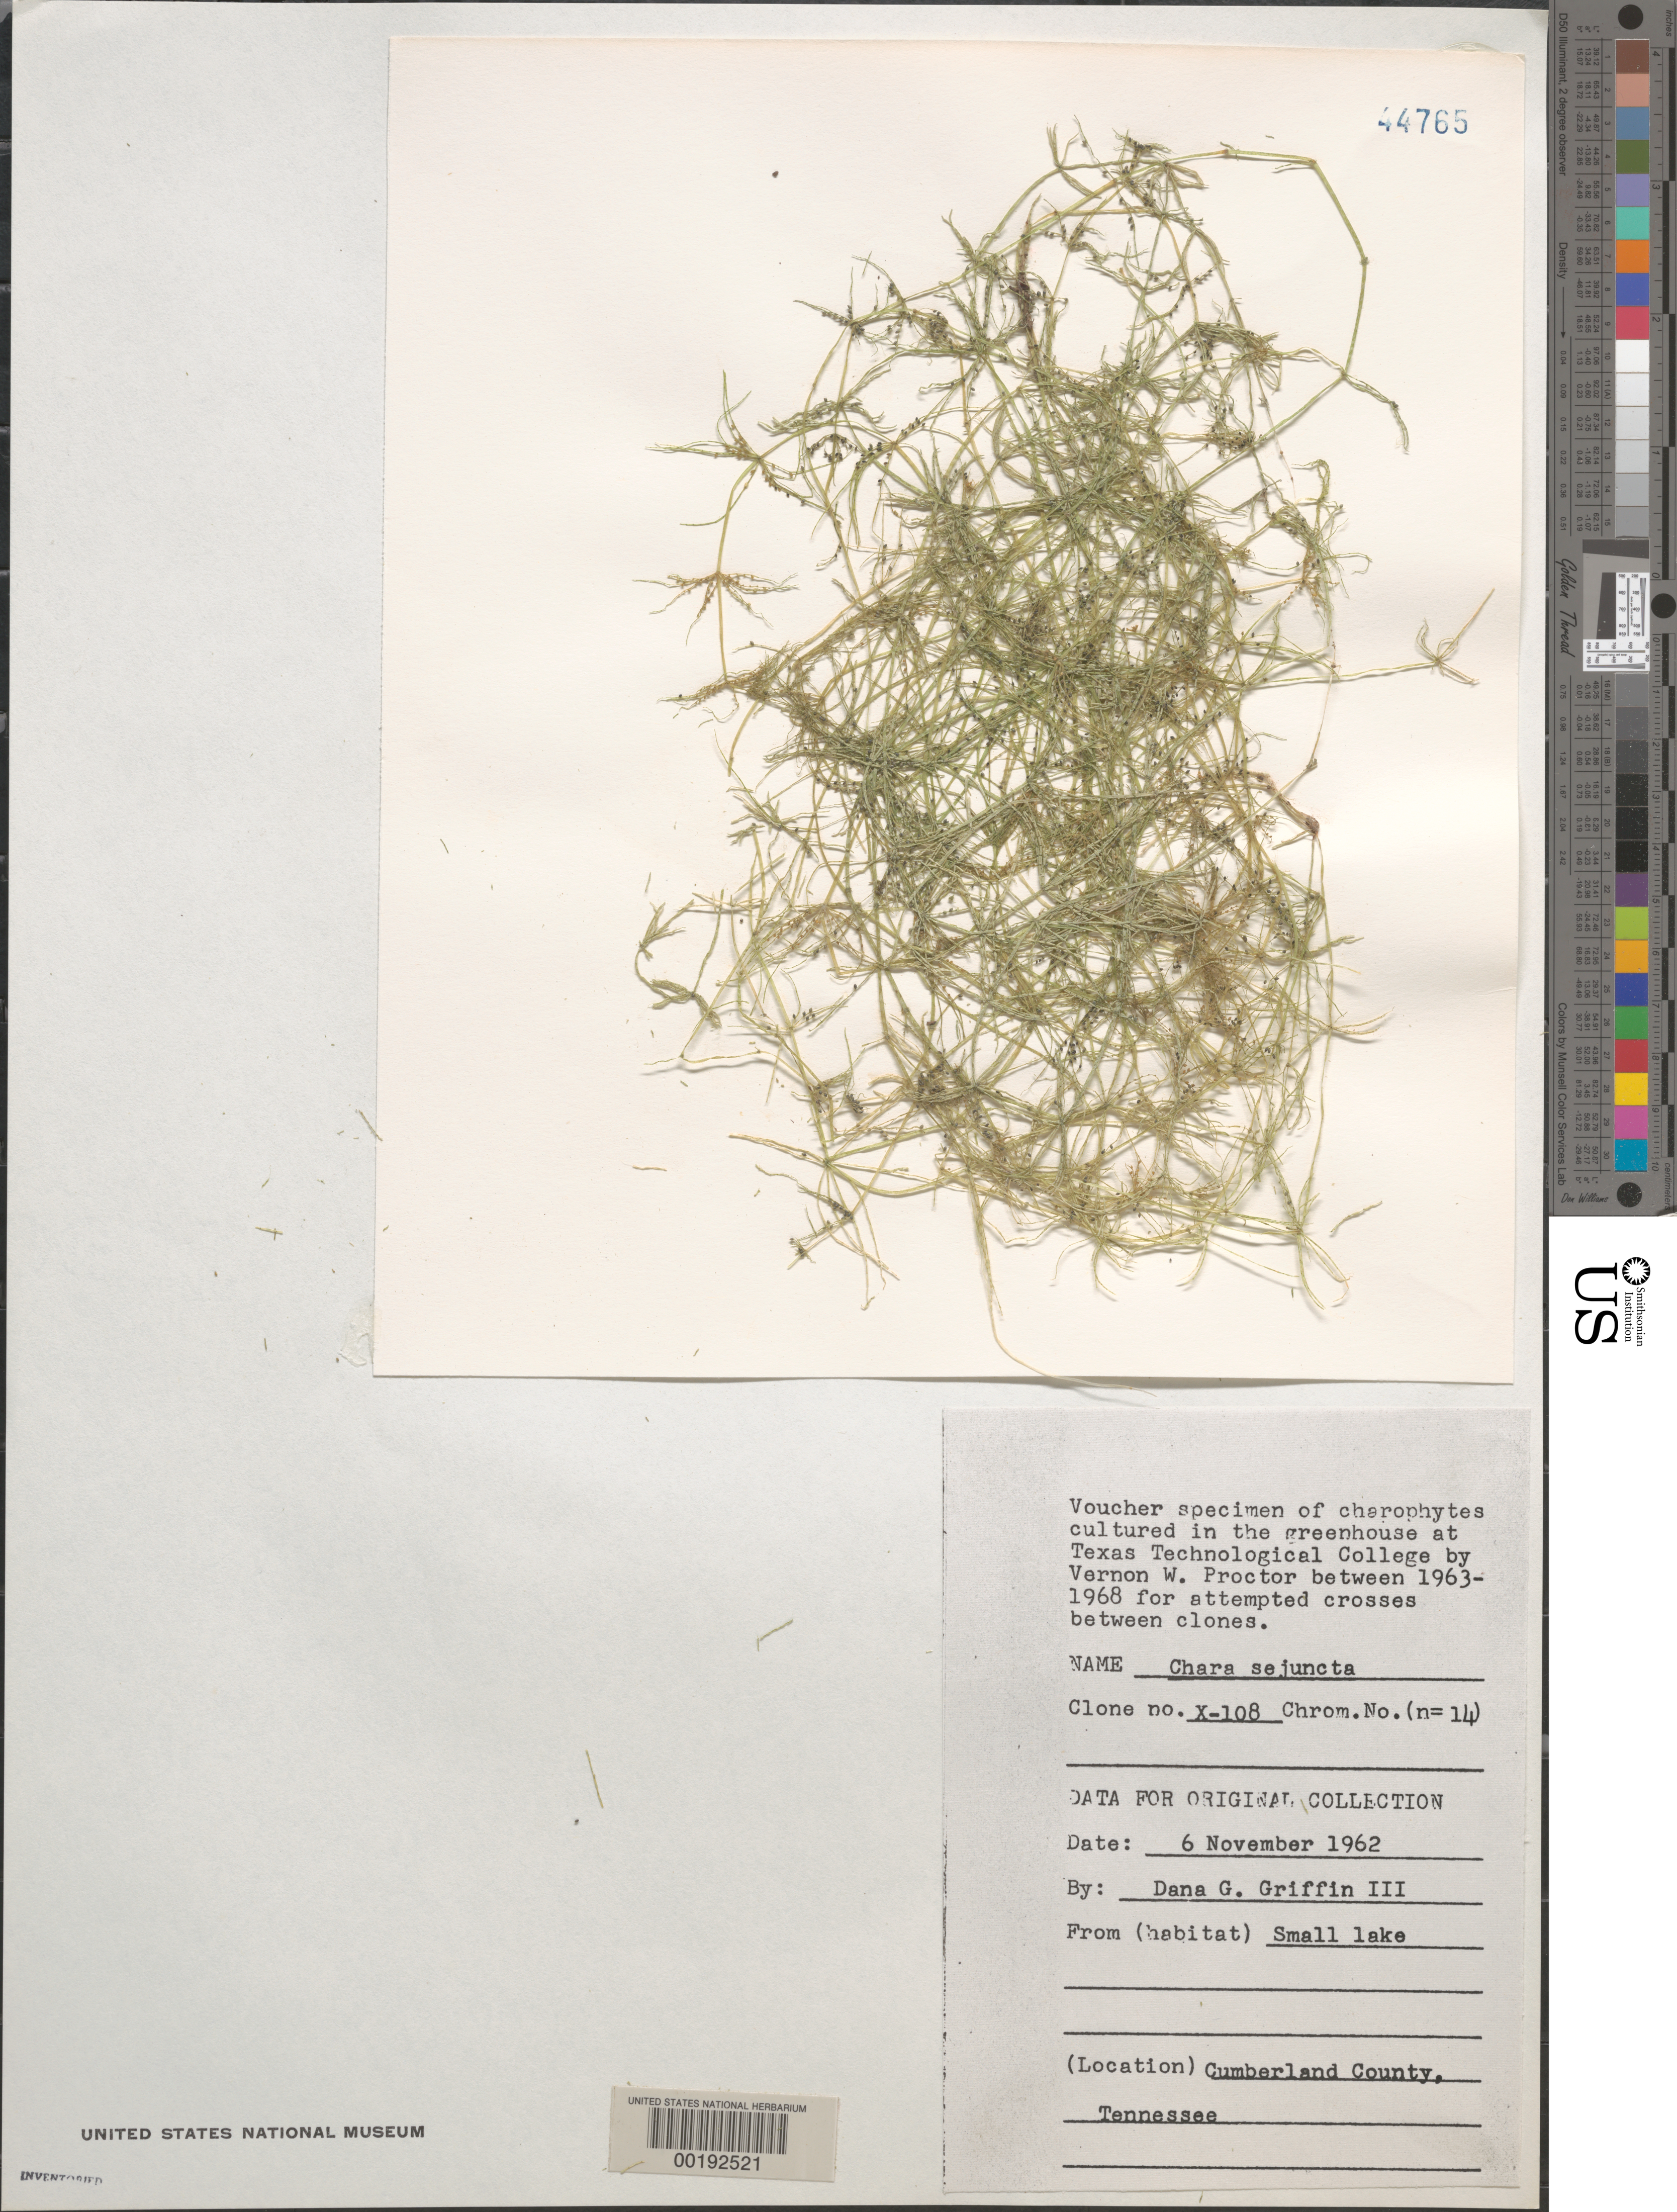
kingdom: Plantae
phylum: Charophyta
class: Charophyceae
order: Charales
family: Characeae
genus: Chara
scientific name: Chara drouetii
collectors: D. H. Griffin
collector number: X-108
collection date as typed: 06 Nov 1962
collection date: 1962-11-06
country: United States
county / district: Cumberland County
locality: Small lake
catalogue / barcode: US 44765